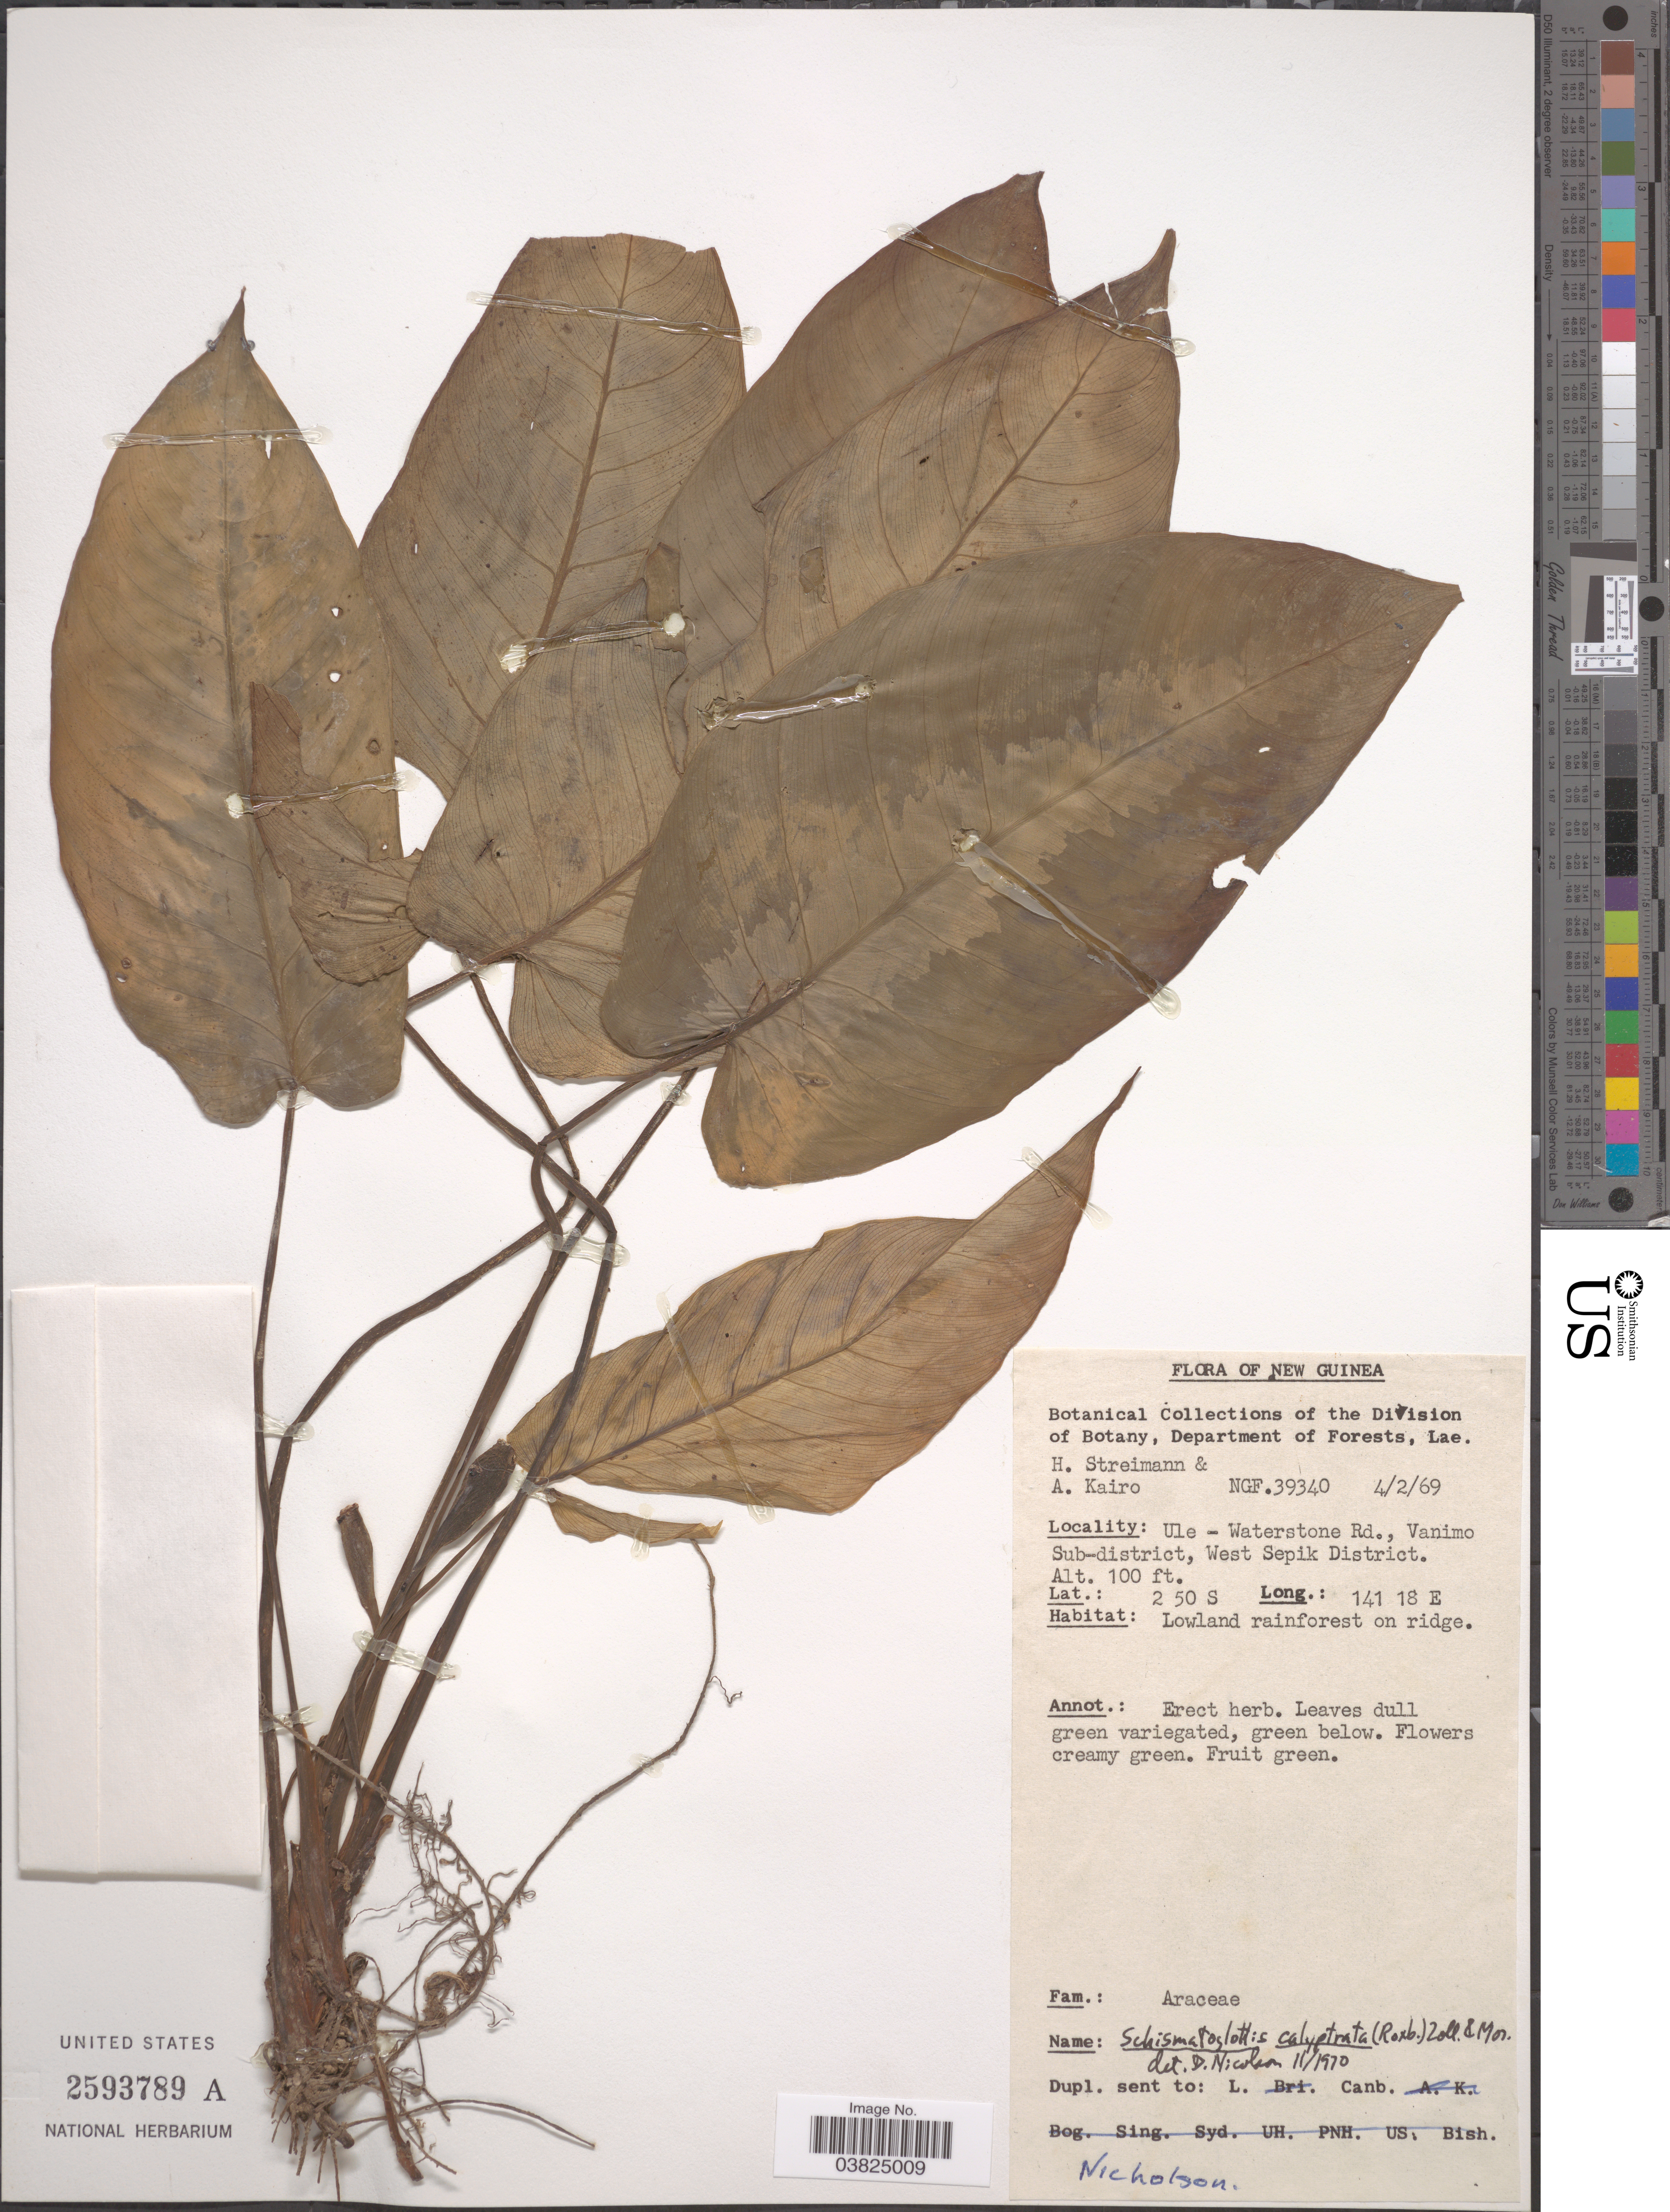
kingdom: Plantae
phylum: Tracheophyta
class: Liliopsida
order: Alismatales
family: Araceae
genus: Schismatoglottis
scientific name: Schismatoglottis calyptrata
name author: Zoll. & Moritzi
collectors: H. Streimann & A. Kairo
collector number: NGF 39340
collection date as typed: Transcribed d/m/y: 4/2/69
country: Papua New Guinea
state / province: Sandaun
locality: New Guinea. Ule - Waterstone Rd., Vanimo Sub-district, West Sepik District.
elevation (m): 30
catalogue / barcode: US 2593789A